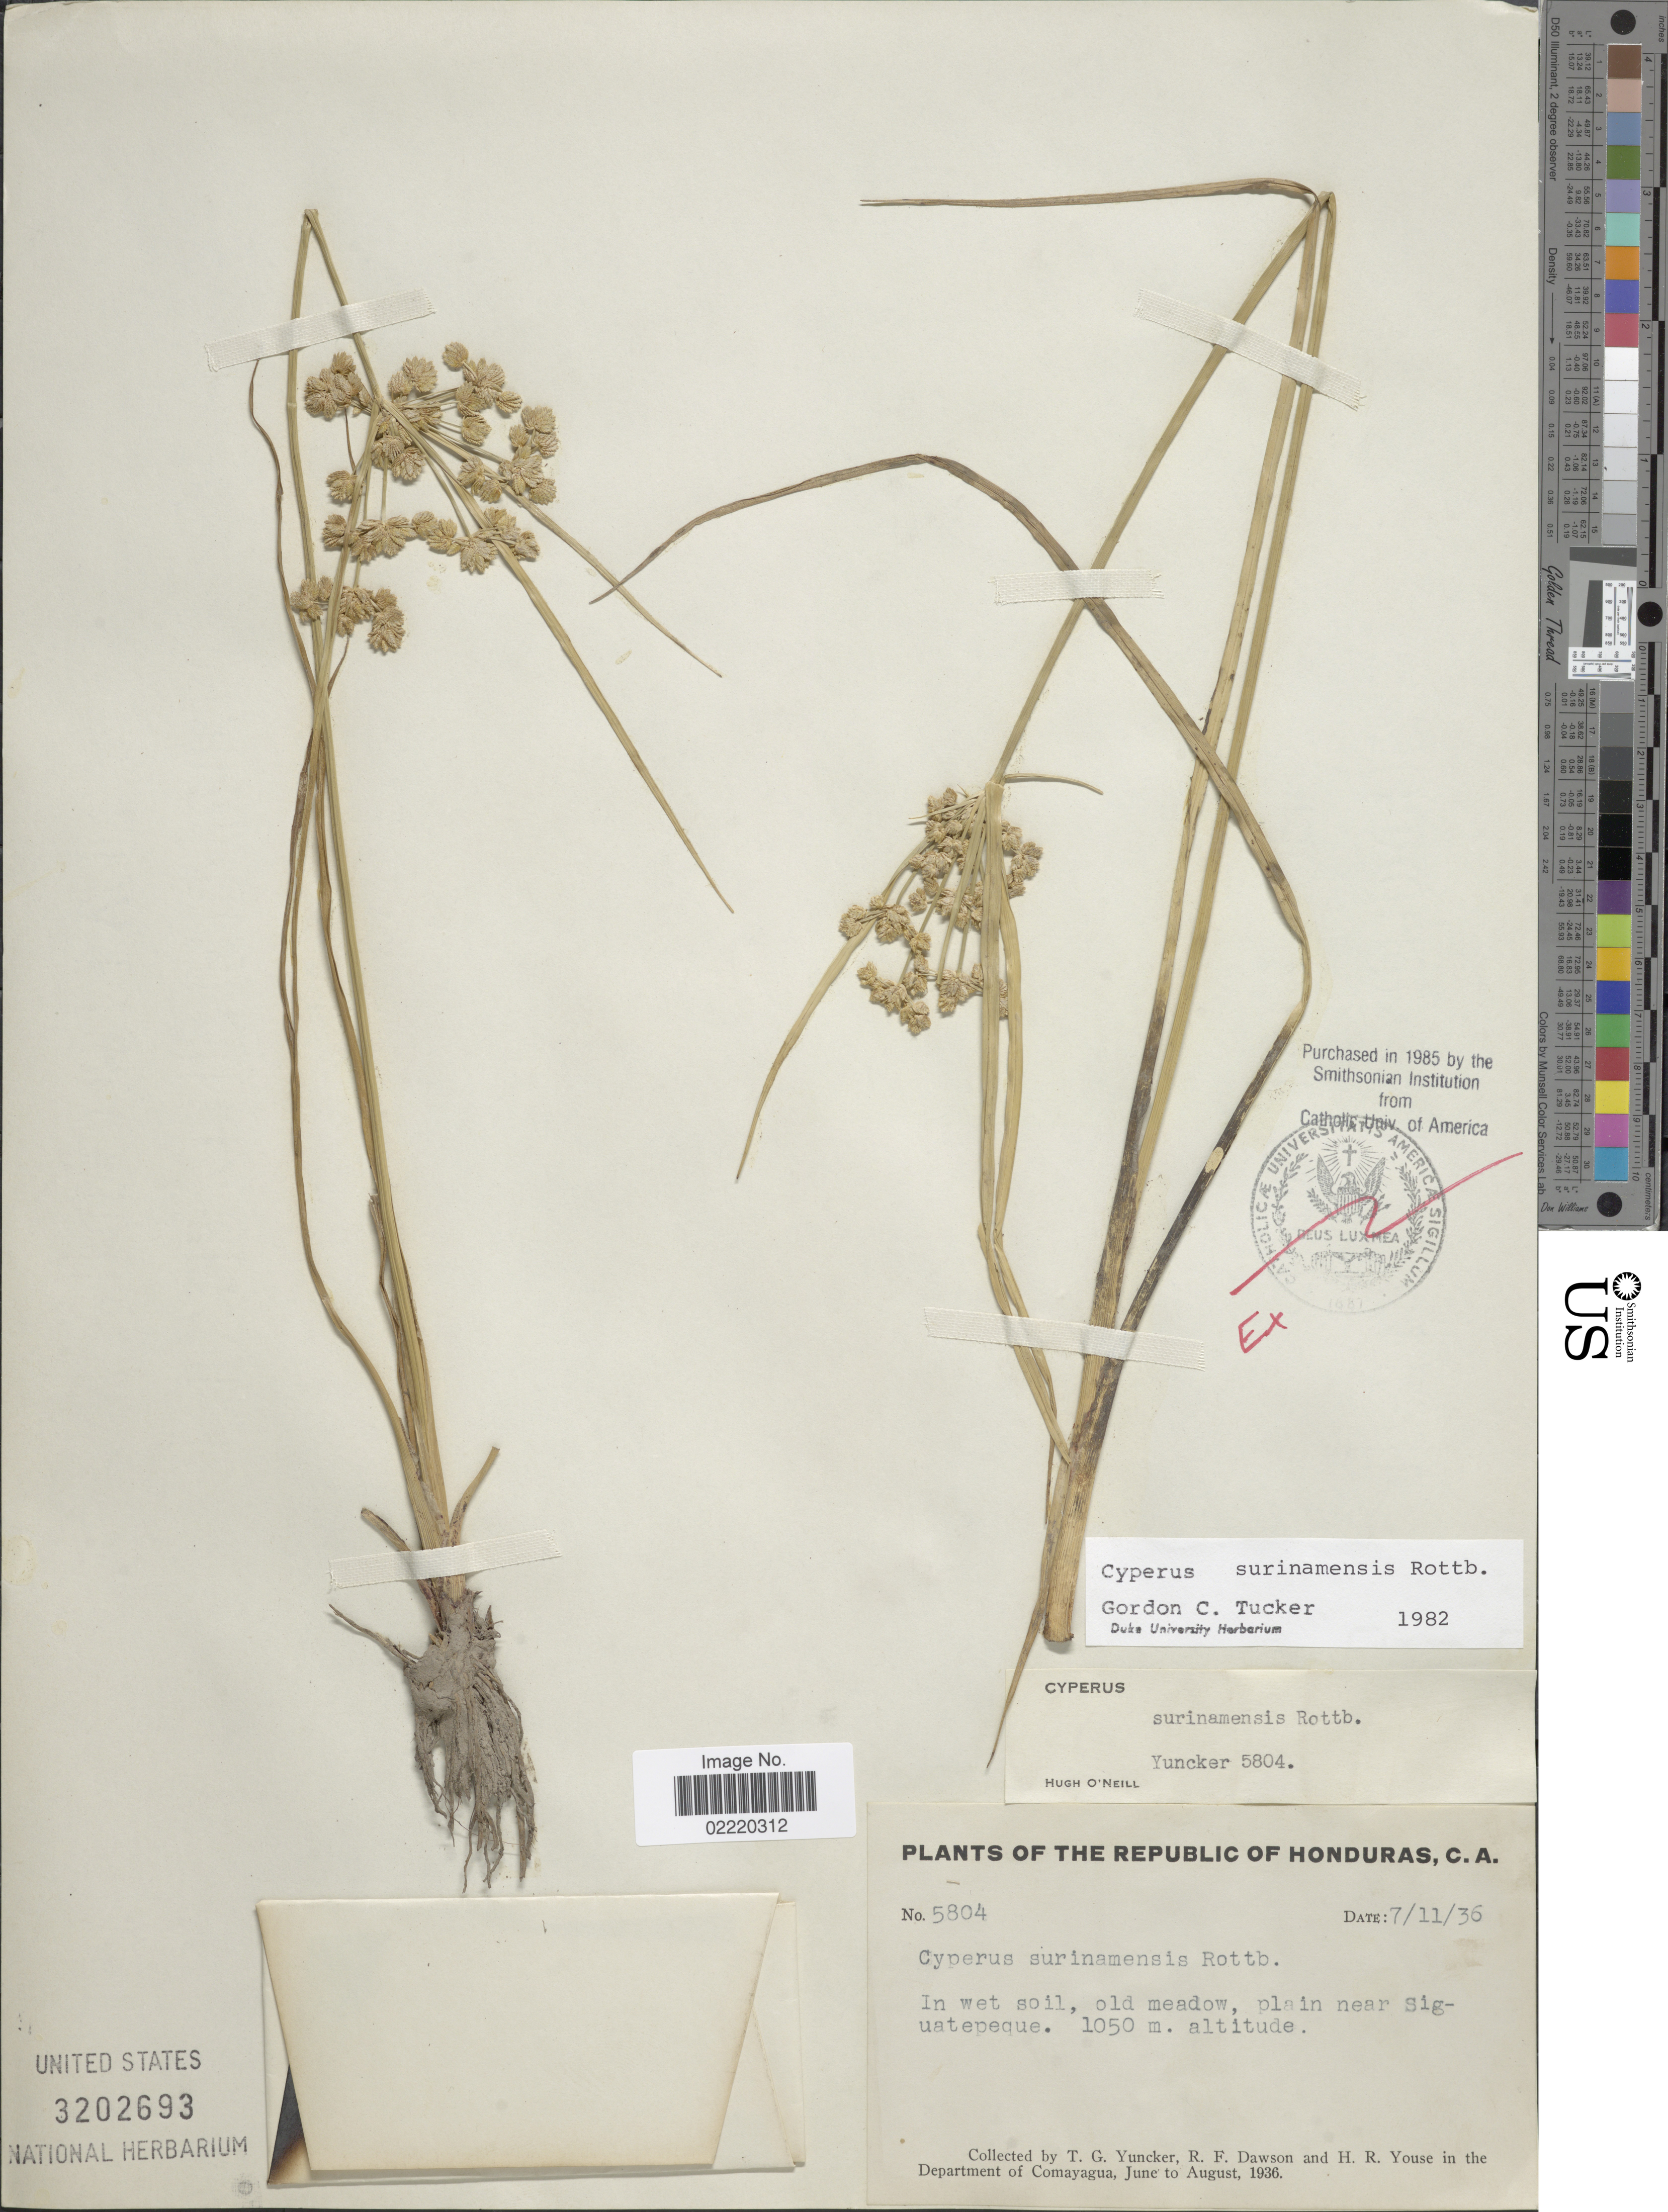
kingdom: Plantae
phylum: Tracheophyta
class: Liliopsida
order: Poales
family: Cyperaceae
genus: Cyperus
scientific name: Cyperus surinamensis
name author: Rottb.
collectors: T. G. Yuncker, R. F. Dawson & H. Youse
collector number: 5804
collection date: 1936-11-07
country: Honduras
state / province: Comayagua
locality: Old meadow, plain near Siguatepeque.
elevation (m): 1050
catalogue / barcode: US 3202693